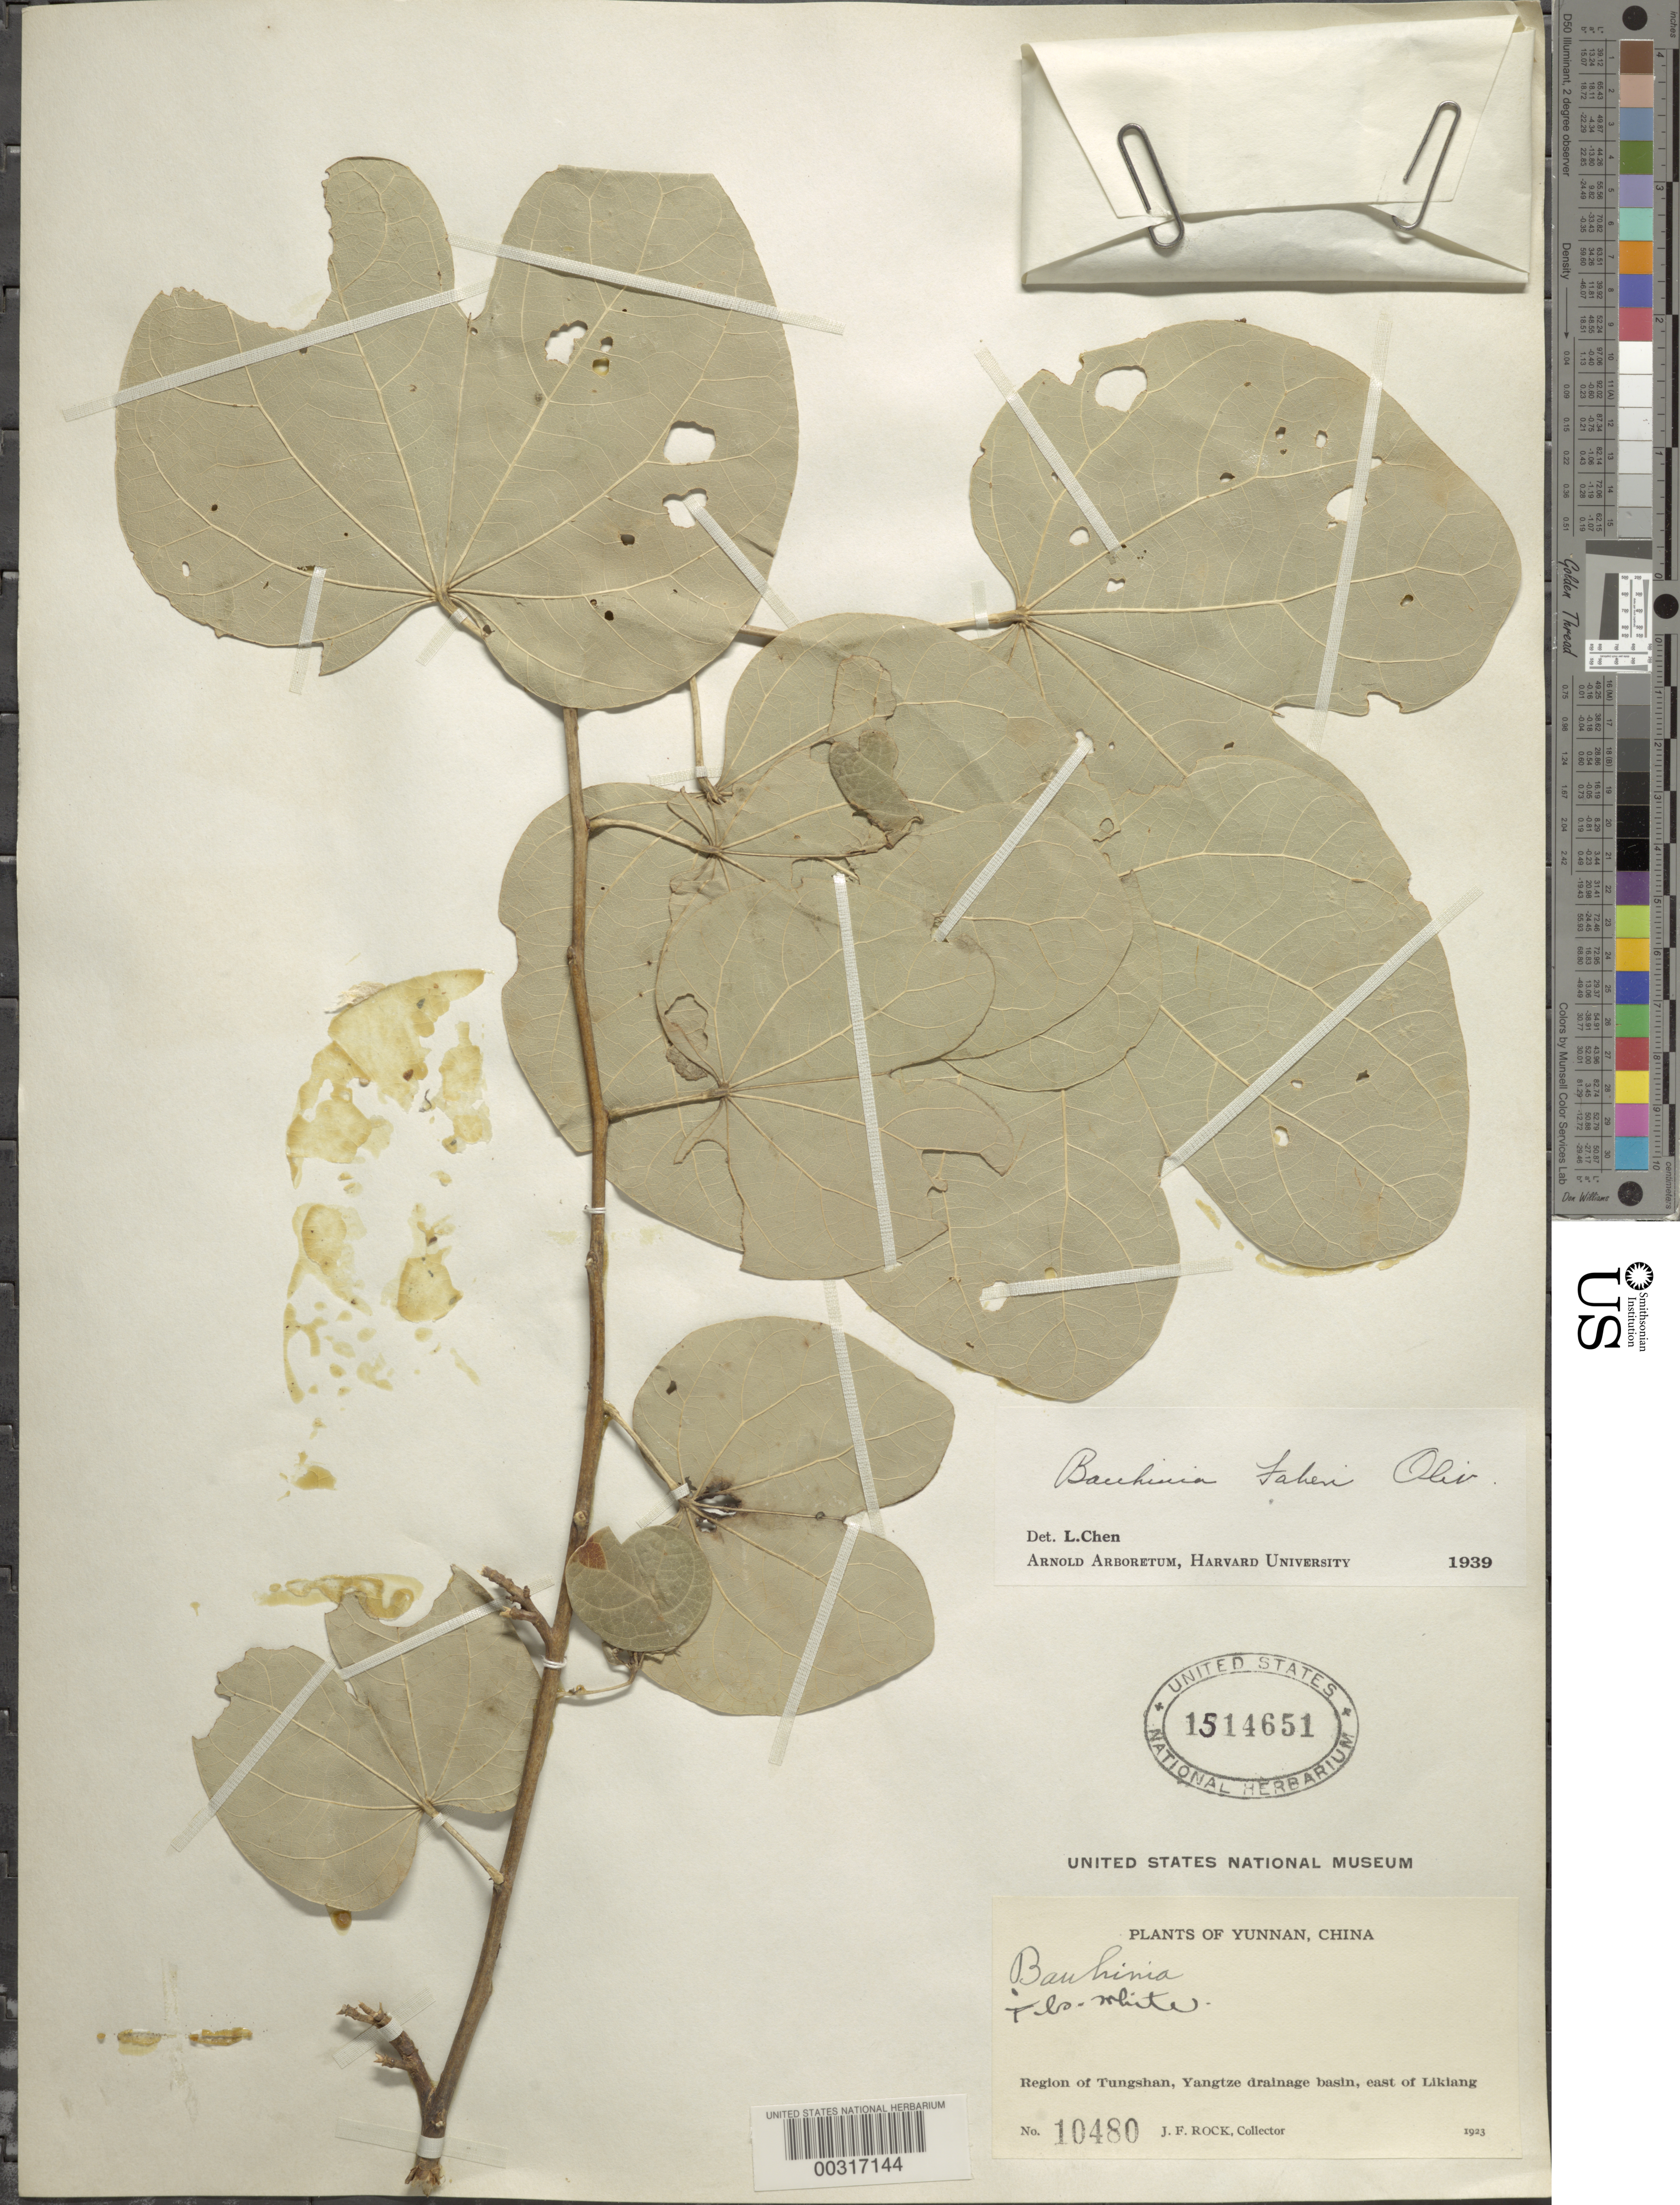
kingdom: Plantae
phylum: Tracheophyta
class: Magnoliopsida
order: Fabales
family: Fabaceae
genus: Bauhinia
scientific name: Bauhinia brachycarpa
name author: Wall. ex Benth.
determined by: U.S. National Herbarium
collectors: J. F. Rock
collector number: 10480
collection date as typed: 1923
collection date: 1923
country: China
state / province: Yunnan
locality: Region of tungshan, yangtze drainage basin, e of likiang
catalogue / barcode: US 1514651